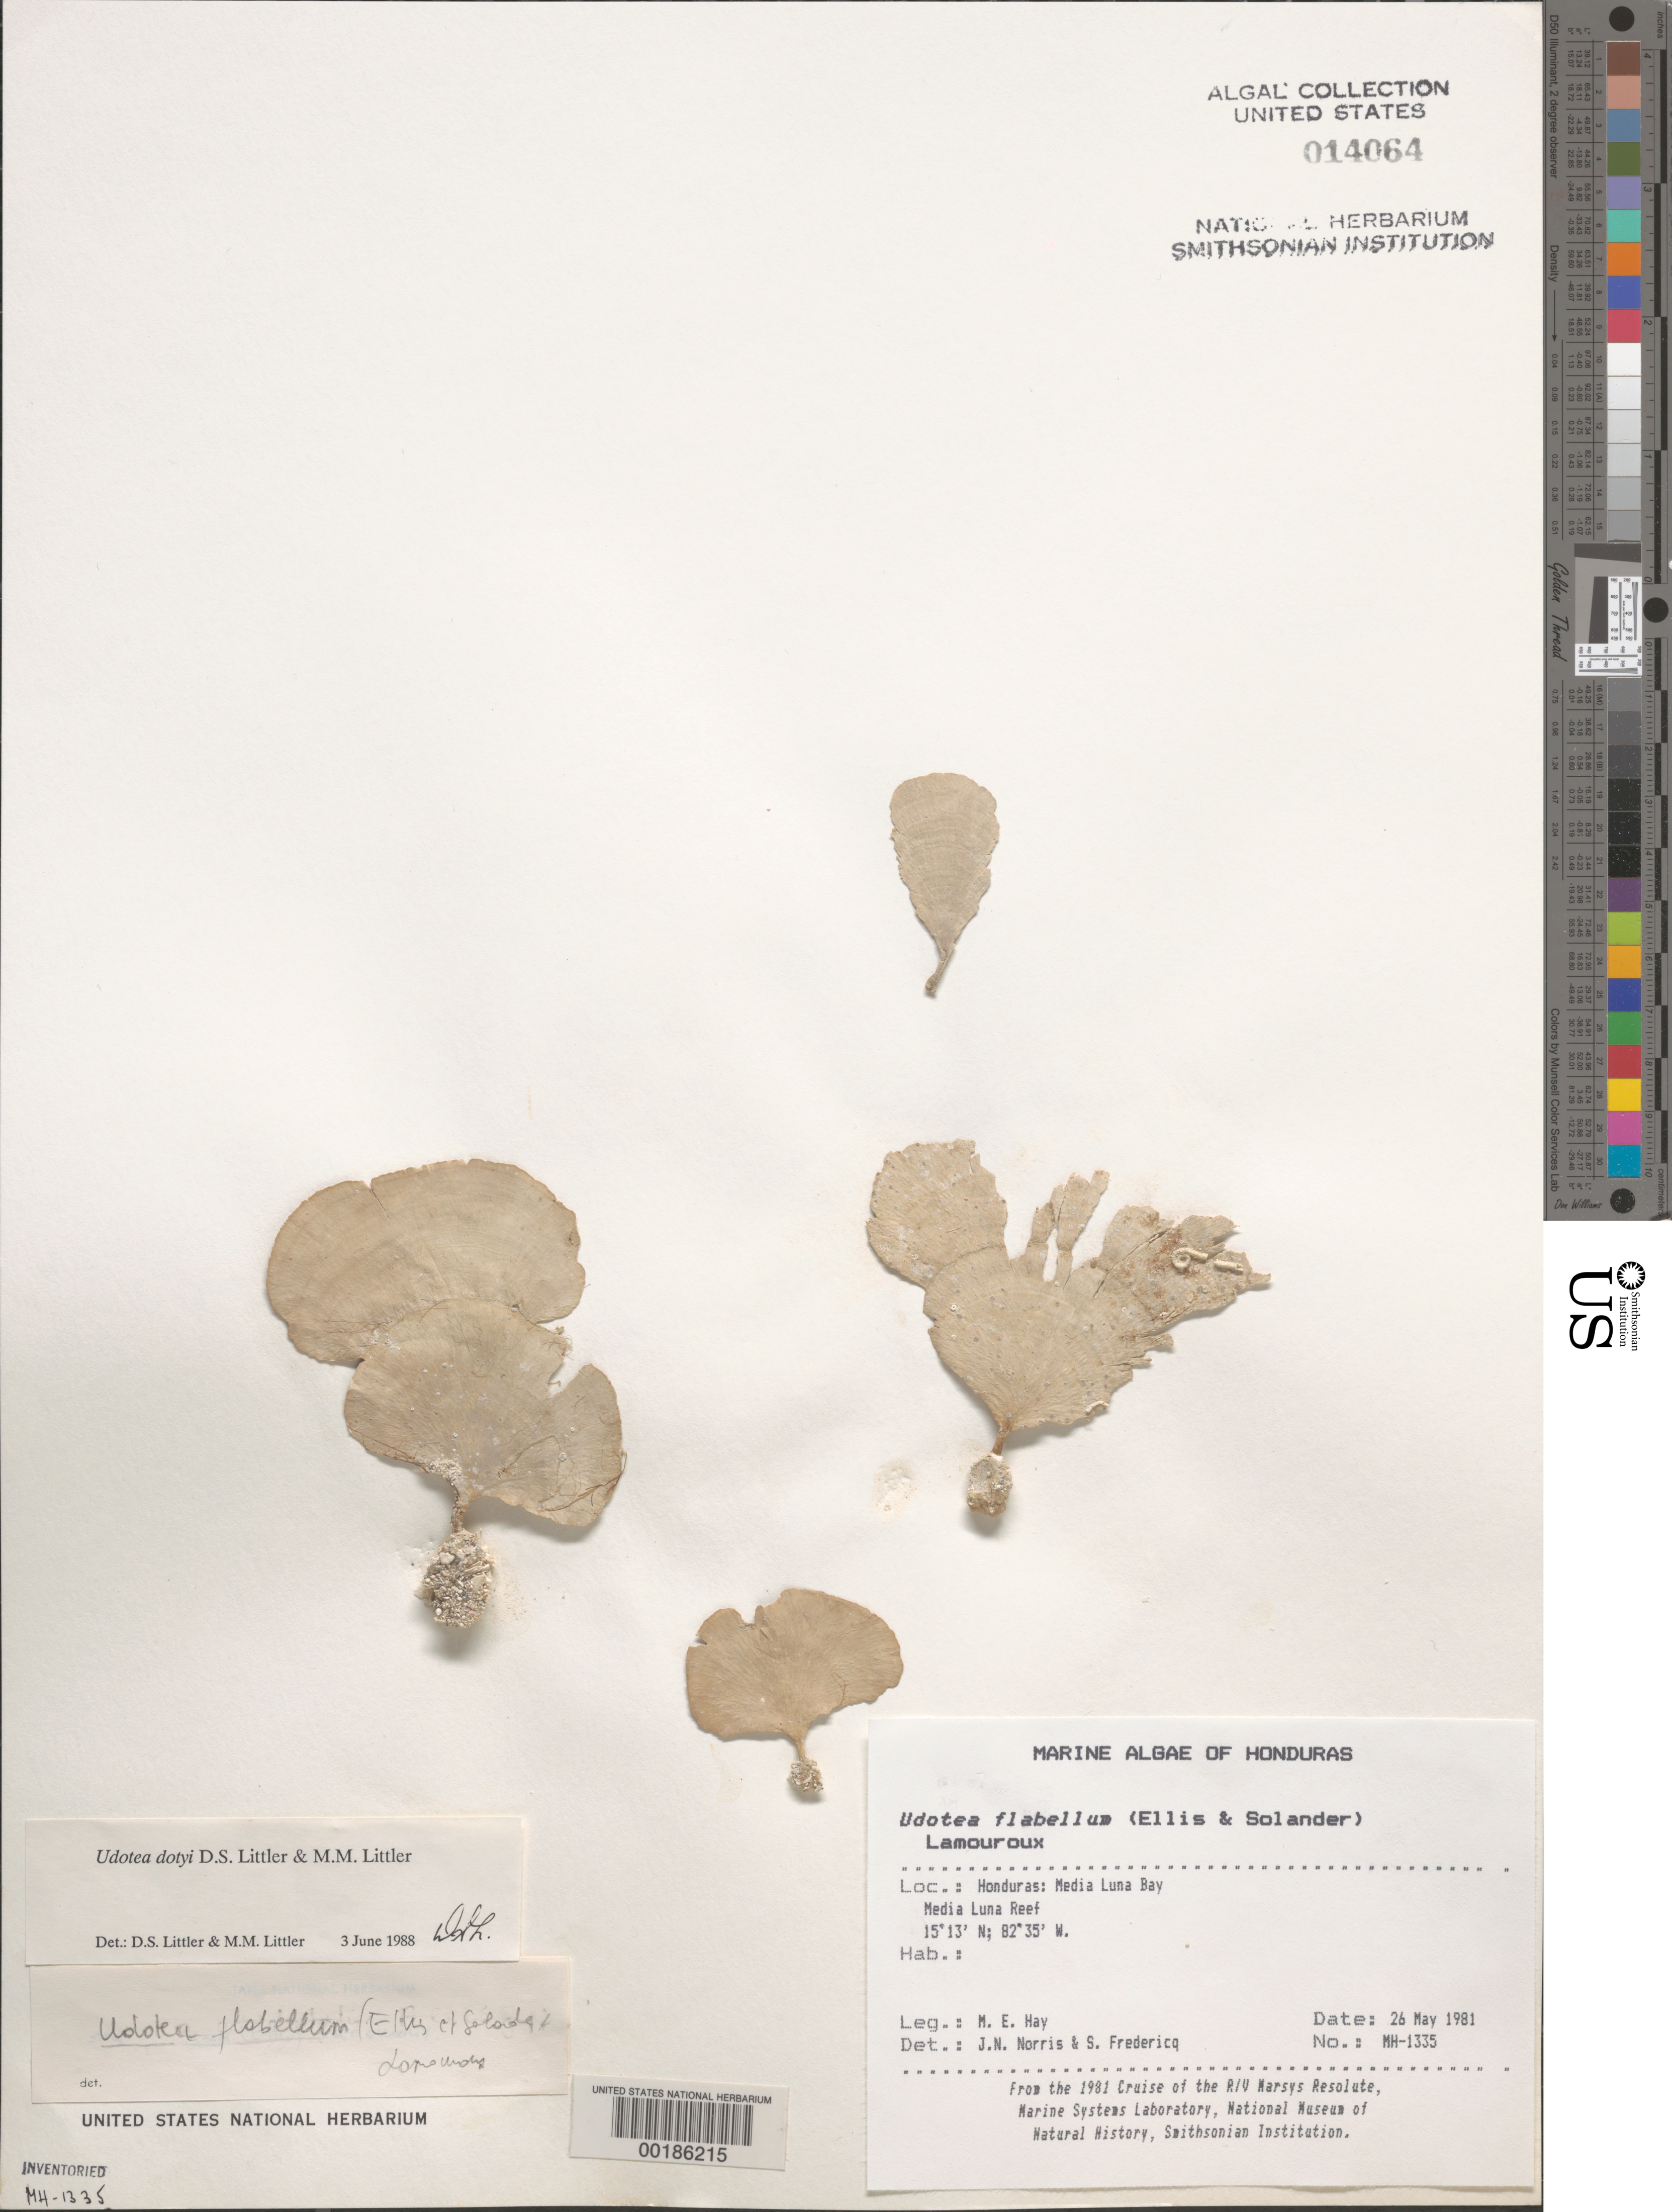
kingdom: Plantae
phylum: Chlorophyta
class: Ulvophyceae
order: Bryopsidales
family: Udoteaceae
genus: Udotea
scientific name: Udotea dotyi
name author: D.S. Littler & Littler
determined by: Littler, D. S.; Littler, M. M.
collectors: M. E. Hay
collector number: MEH-1335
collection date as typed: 26 May 1981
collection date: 1981-05-26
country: Honduras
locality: Media Luna Reef, Media Luna Bay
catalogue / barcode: US 14064